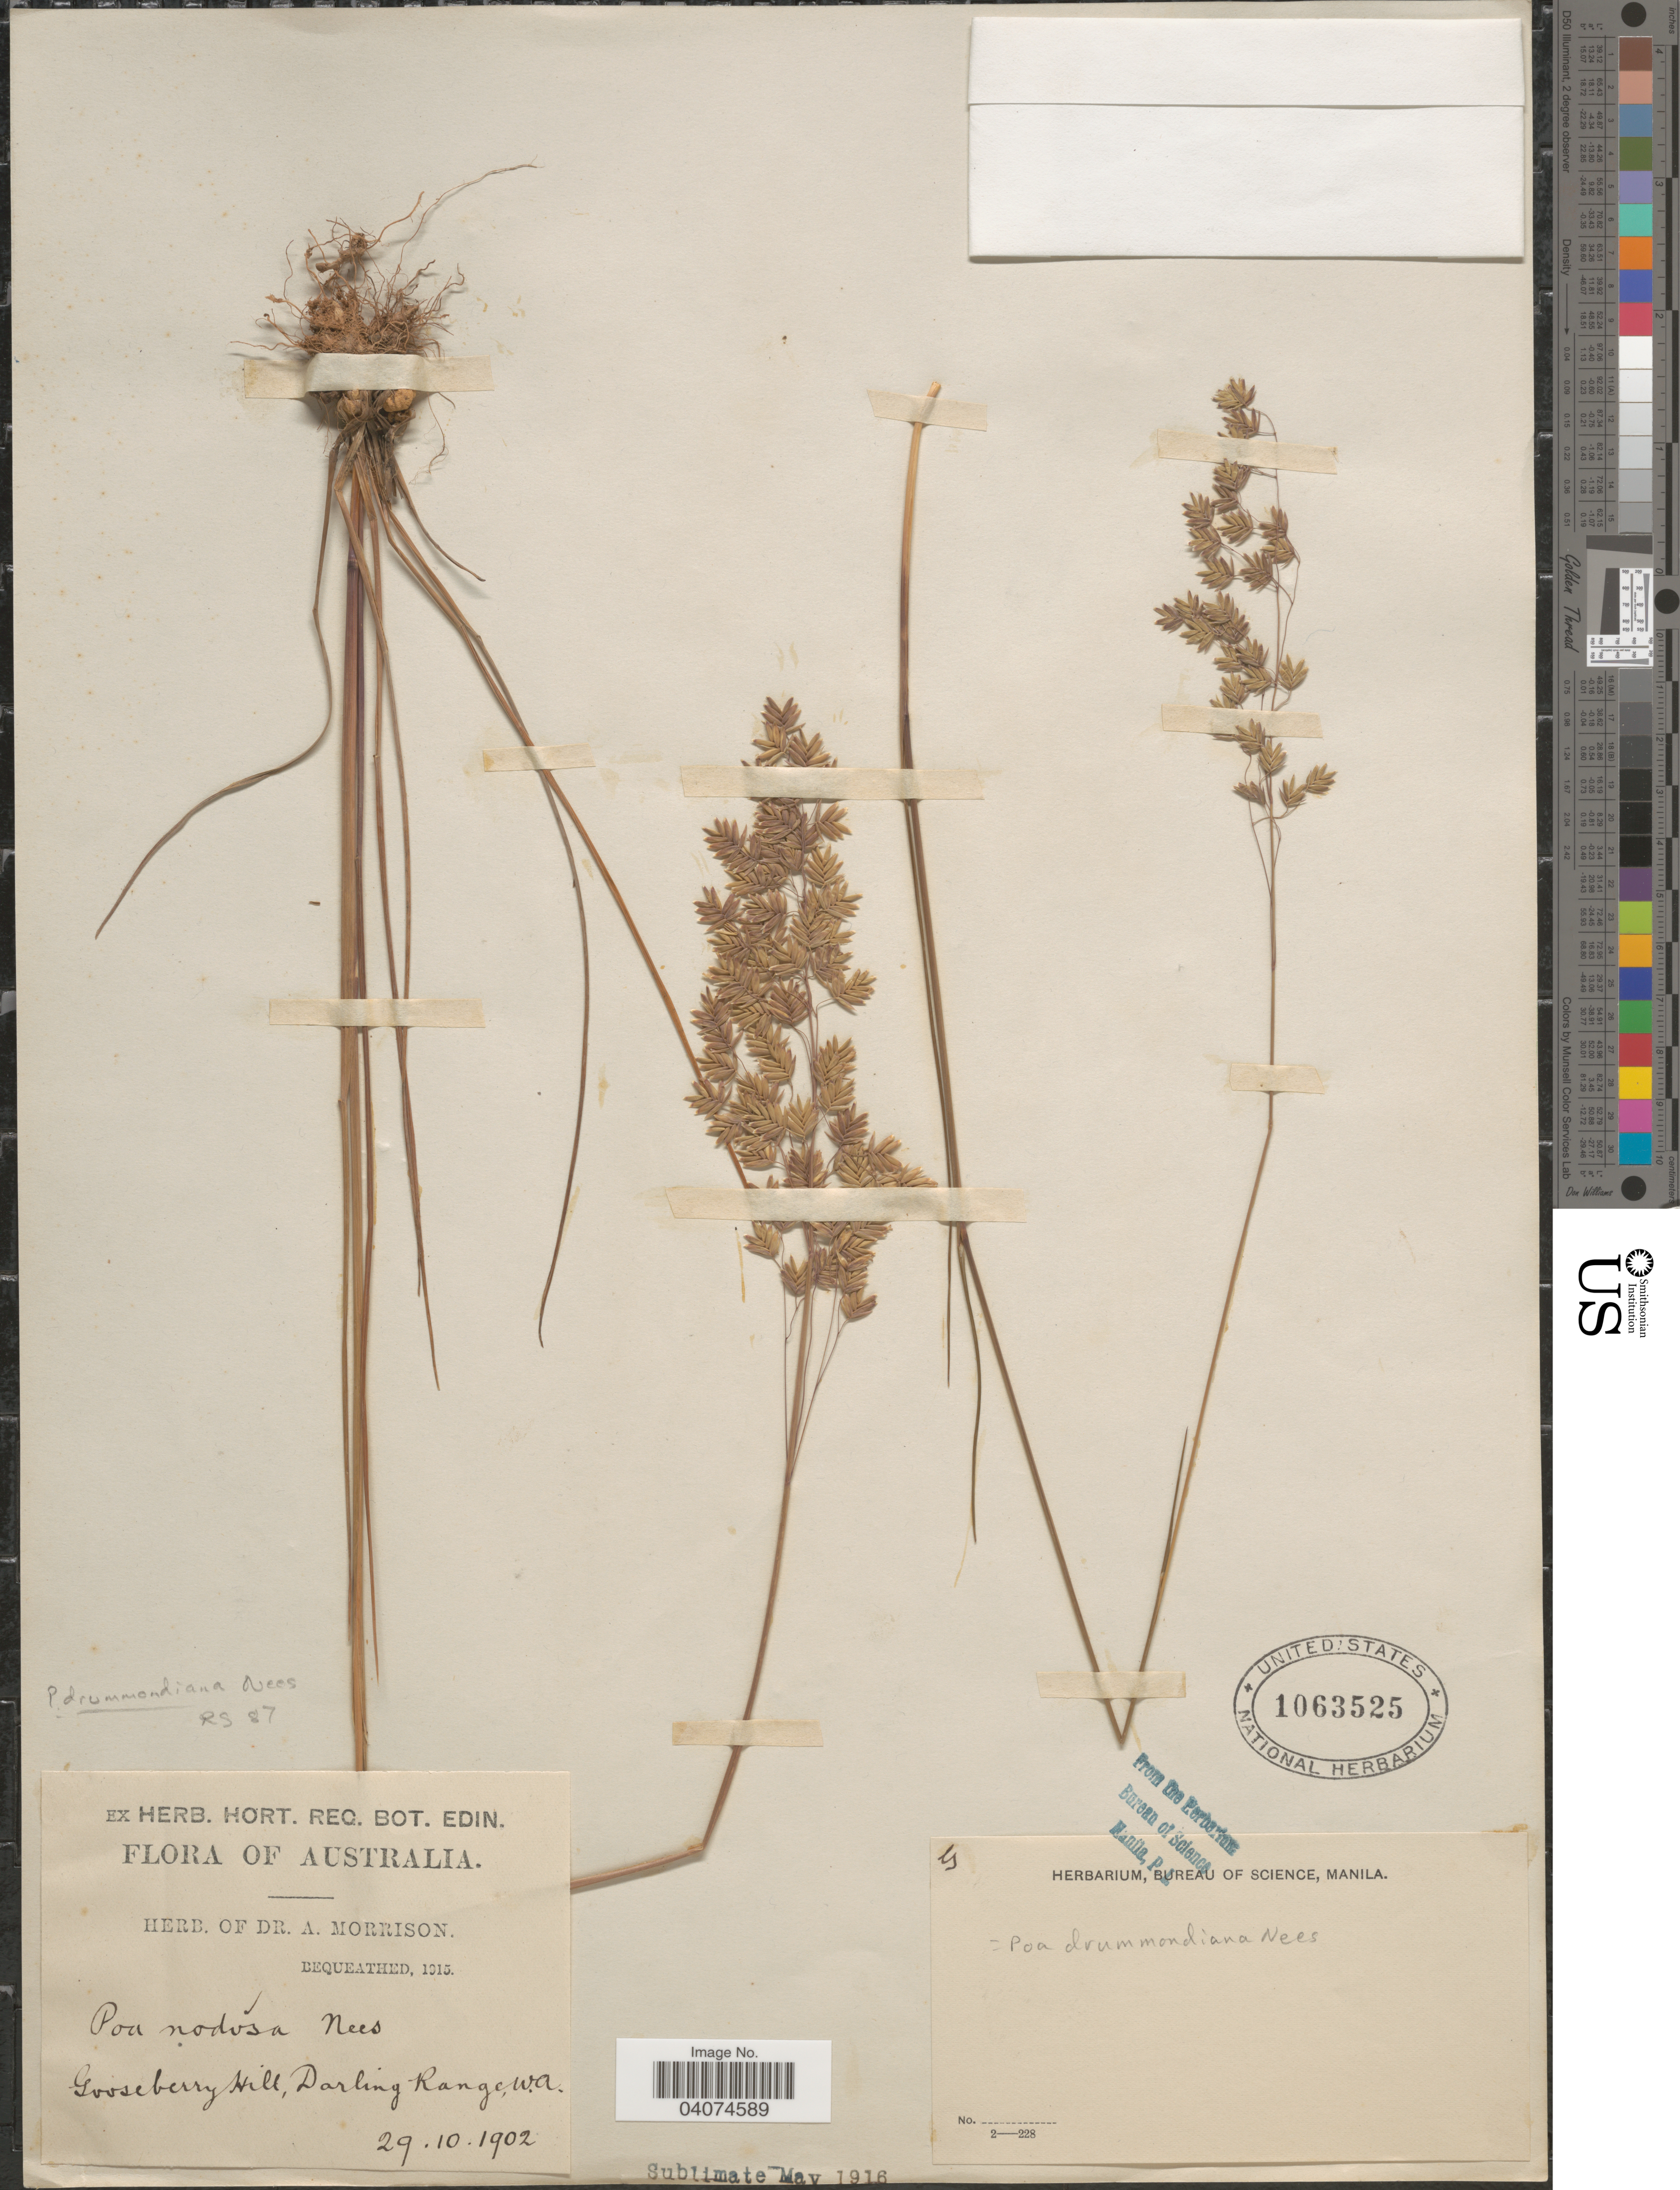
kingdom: Plantae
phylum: Tracheophyta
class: Liliopsida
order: Poales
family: Poaceae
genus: Poa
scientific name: Poa drummondiana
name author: Nees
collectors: A. Morrison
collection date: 1902-10-29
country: Australia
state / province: Western Australia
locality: Gooseberry Hill, Darling Range.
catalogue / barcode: US 1063525